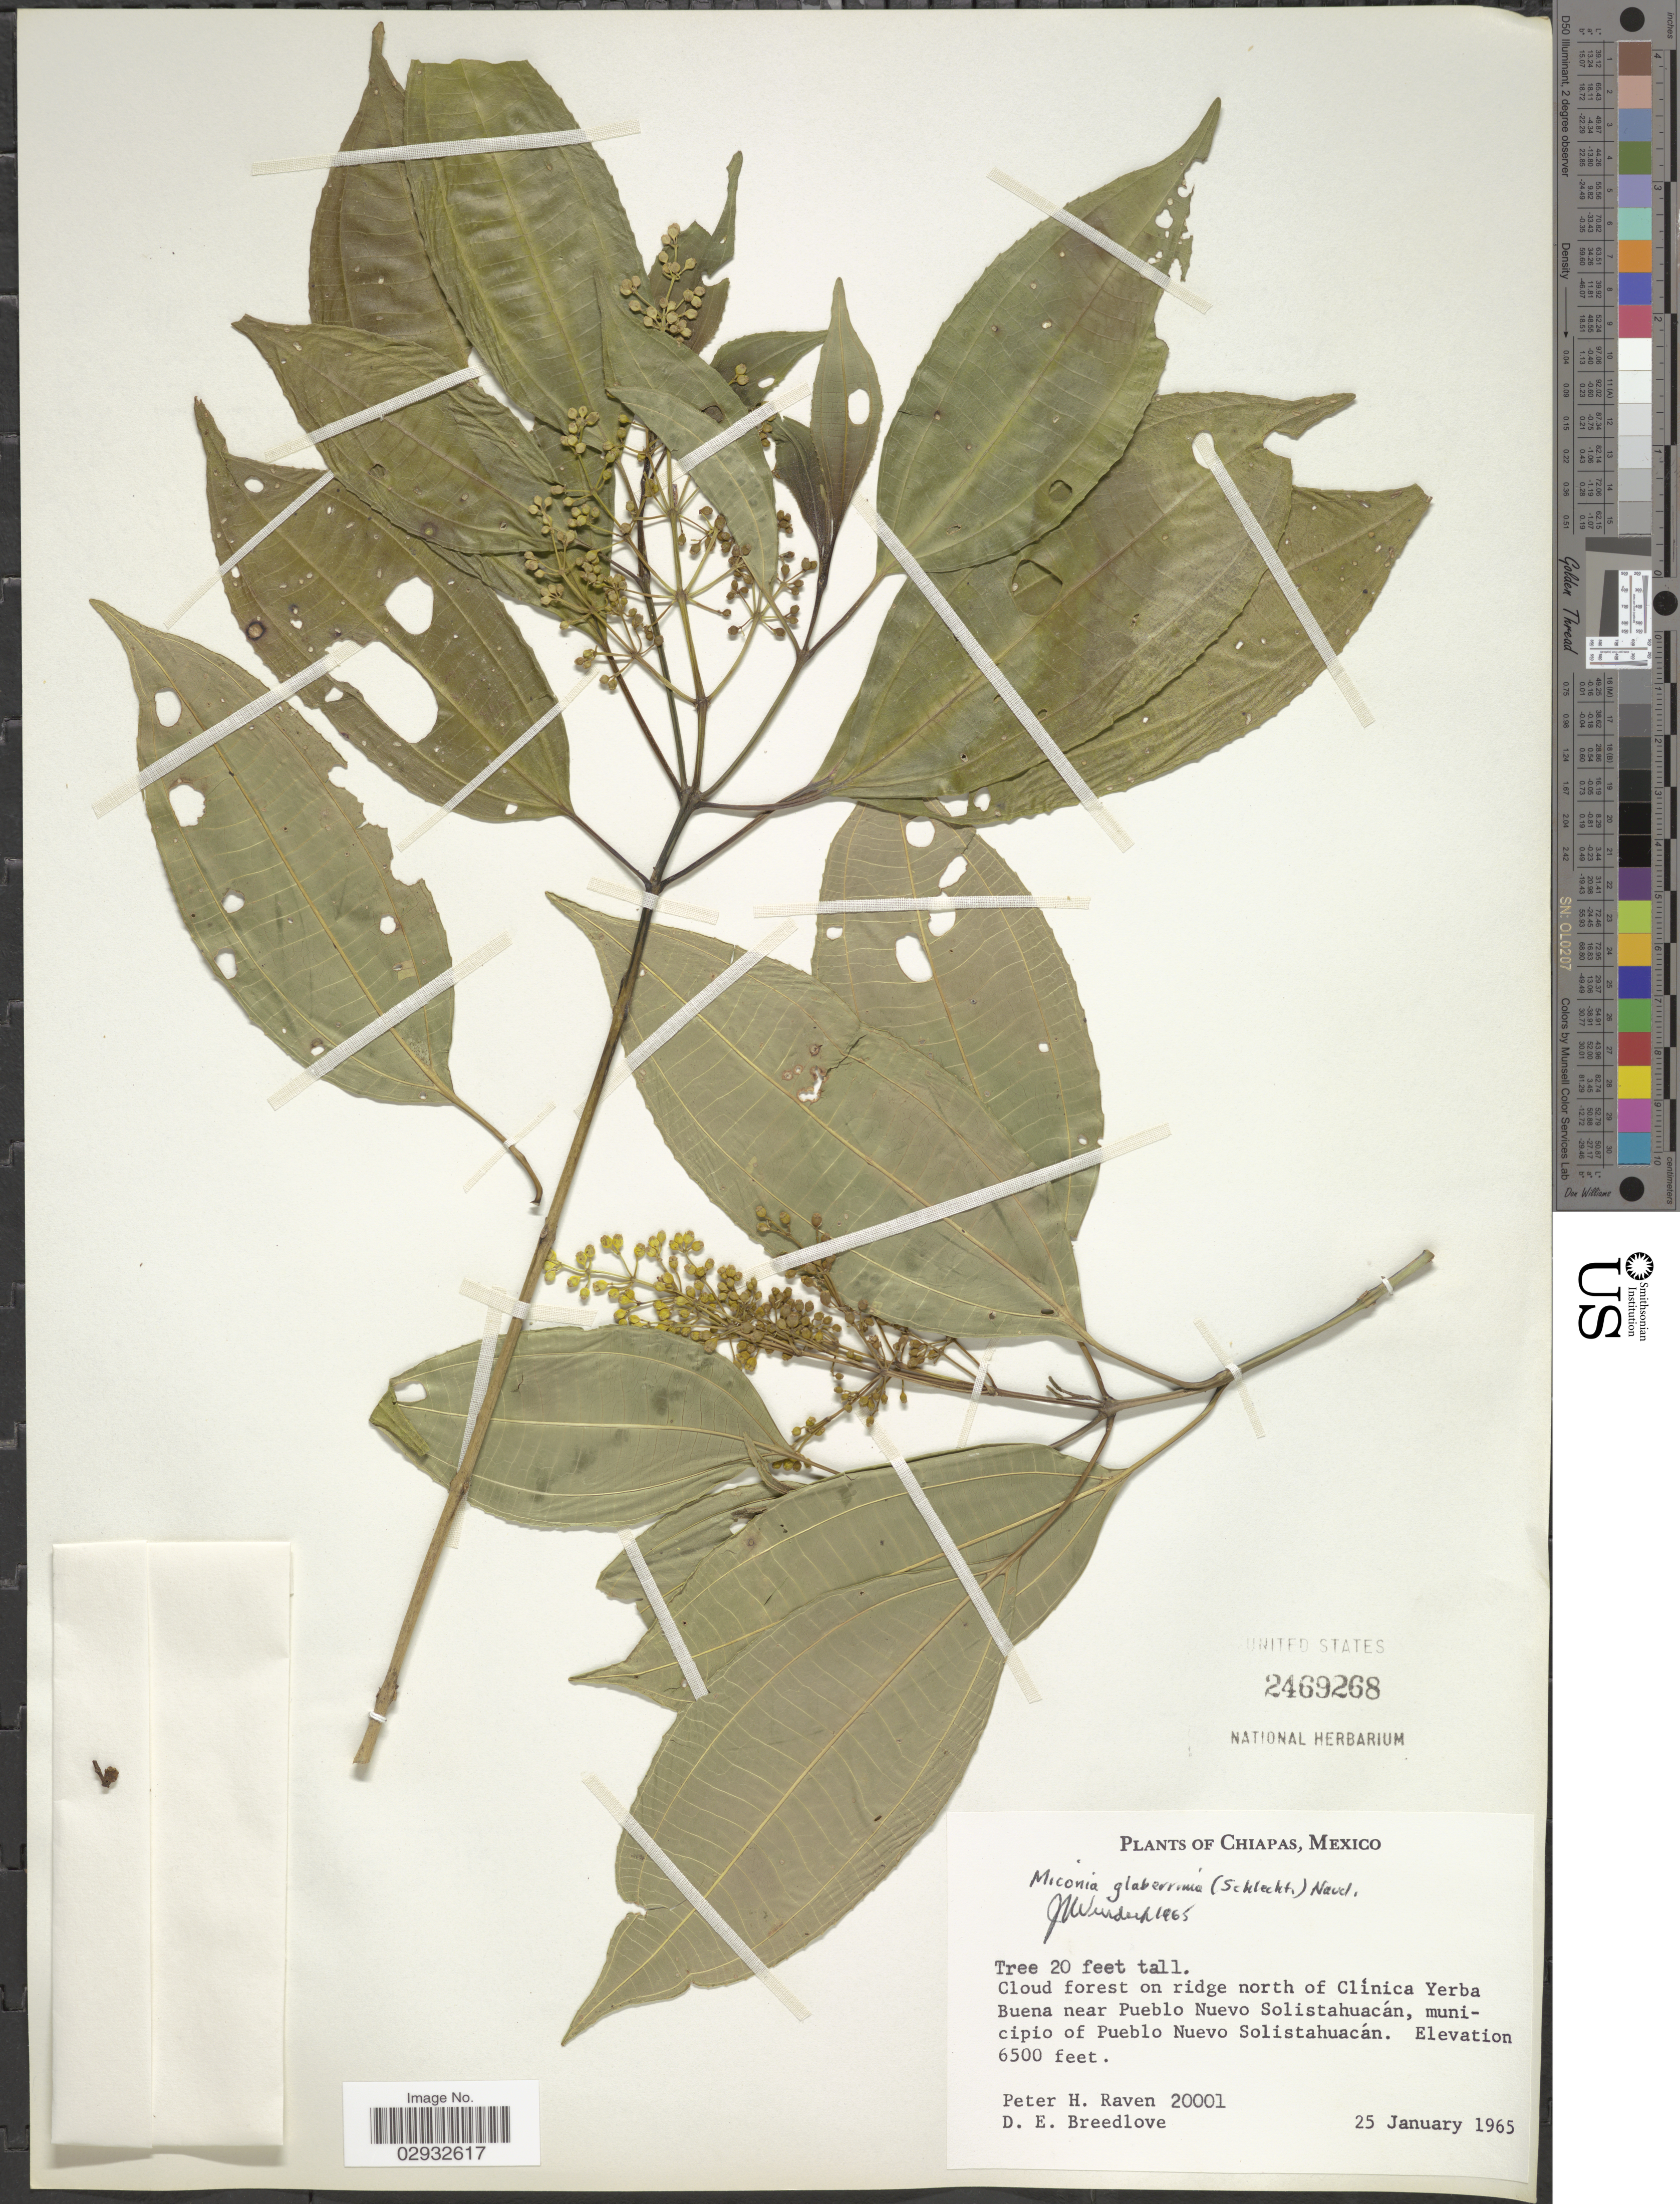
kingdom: Plantae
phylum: Tracheophyta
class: Magnoliopsida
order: Myrtales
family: Melastomataceae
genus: Miconia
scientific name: Miconia glaberrima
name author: (Schltdl.) Naudin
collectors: P. Raven & D. E. Breedlove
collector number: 20001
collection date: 1965-01-25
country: Mexico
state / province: Chiapas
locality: On ridge north of Clínica Yerba Buena near Pueblo Nuevo Solistahuacán, municipio of Pueblo Nuevo Solistahuacán.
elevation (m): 1981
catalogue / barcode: US 2469268